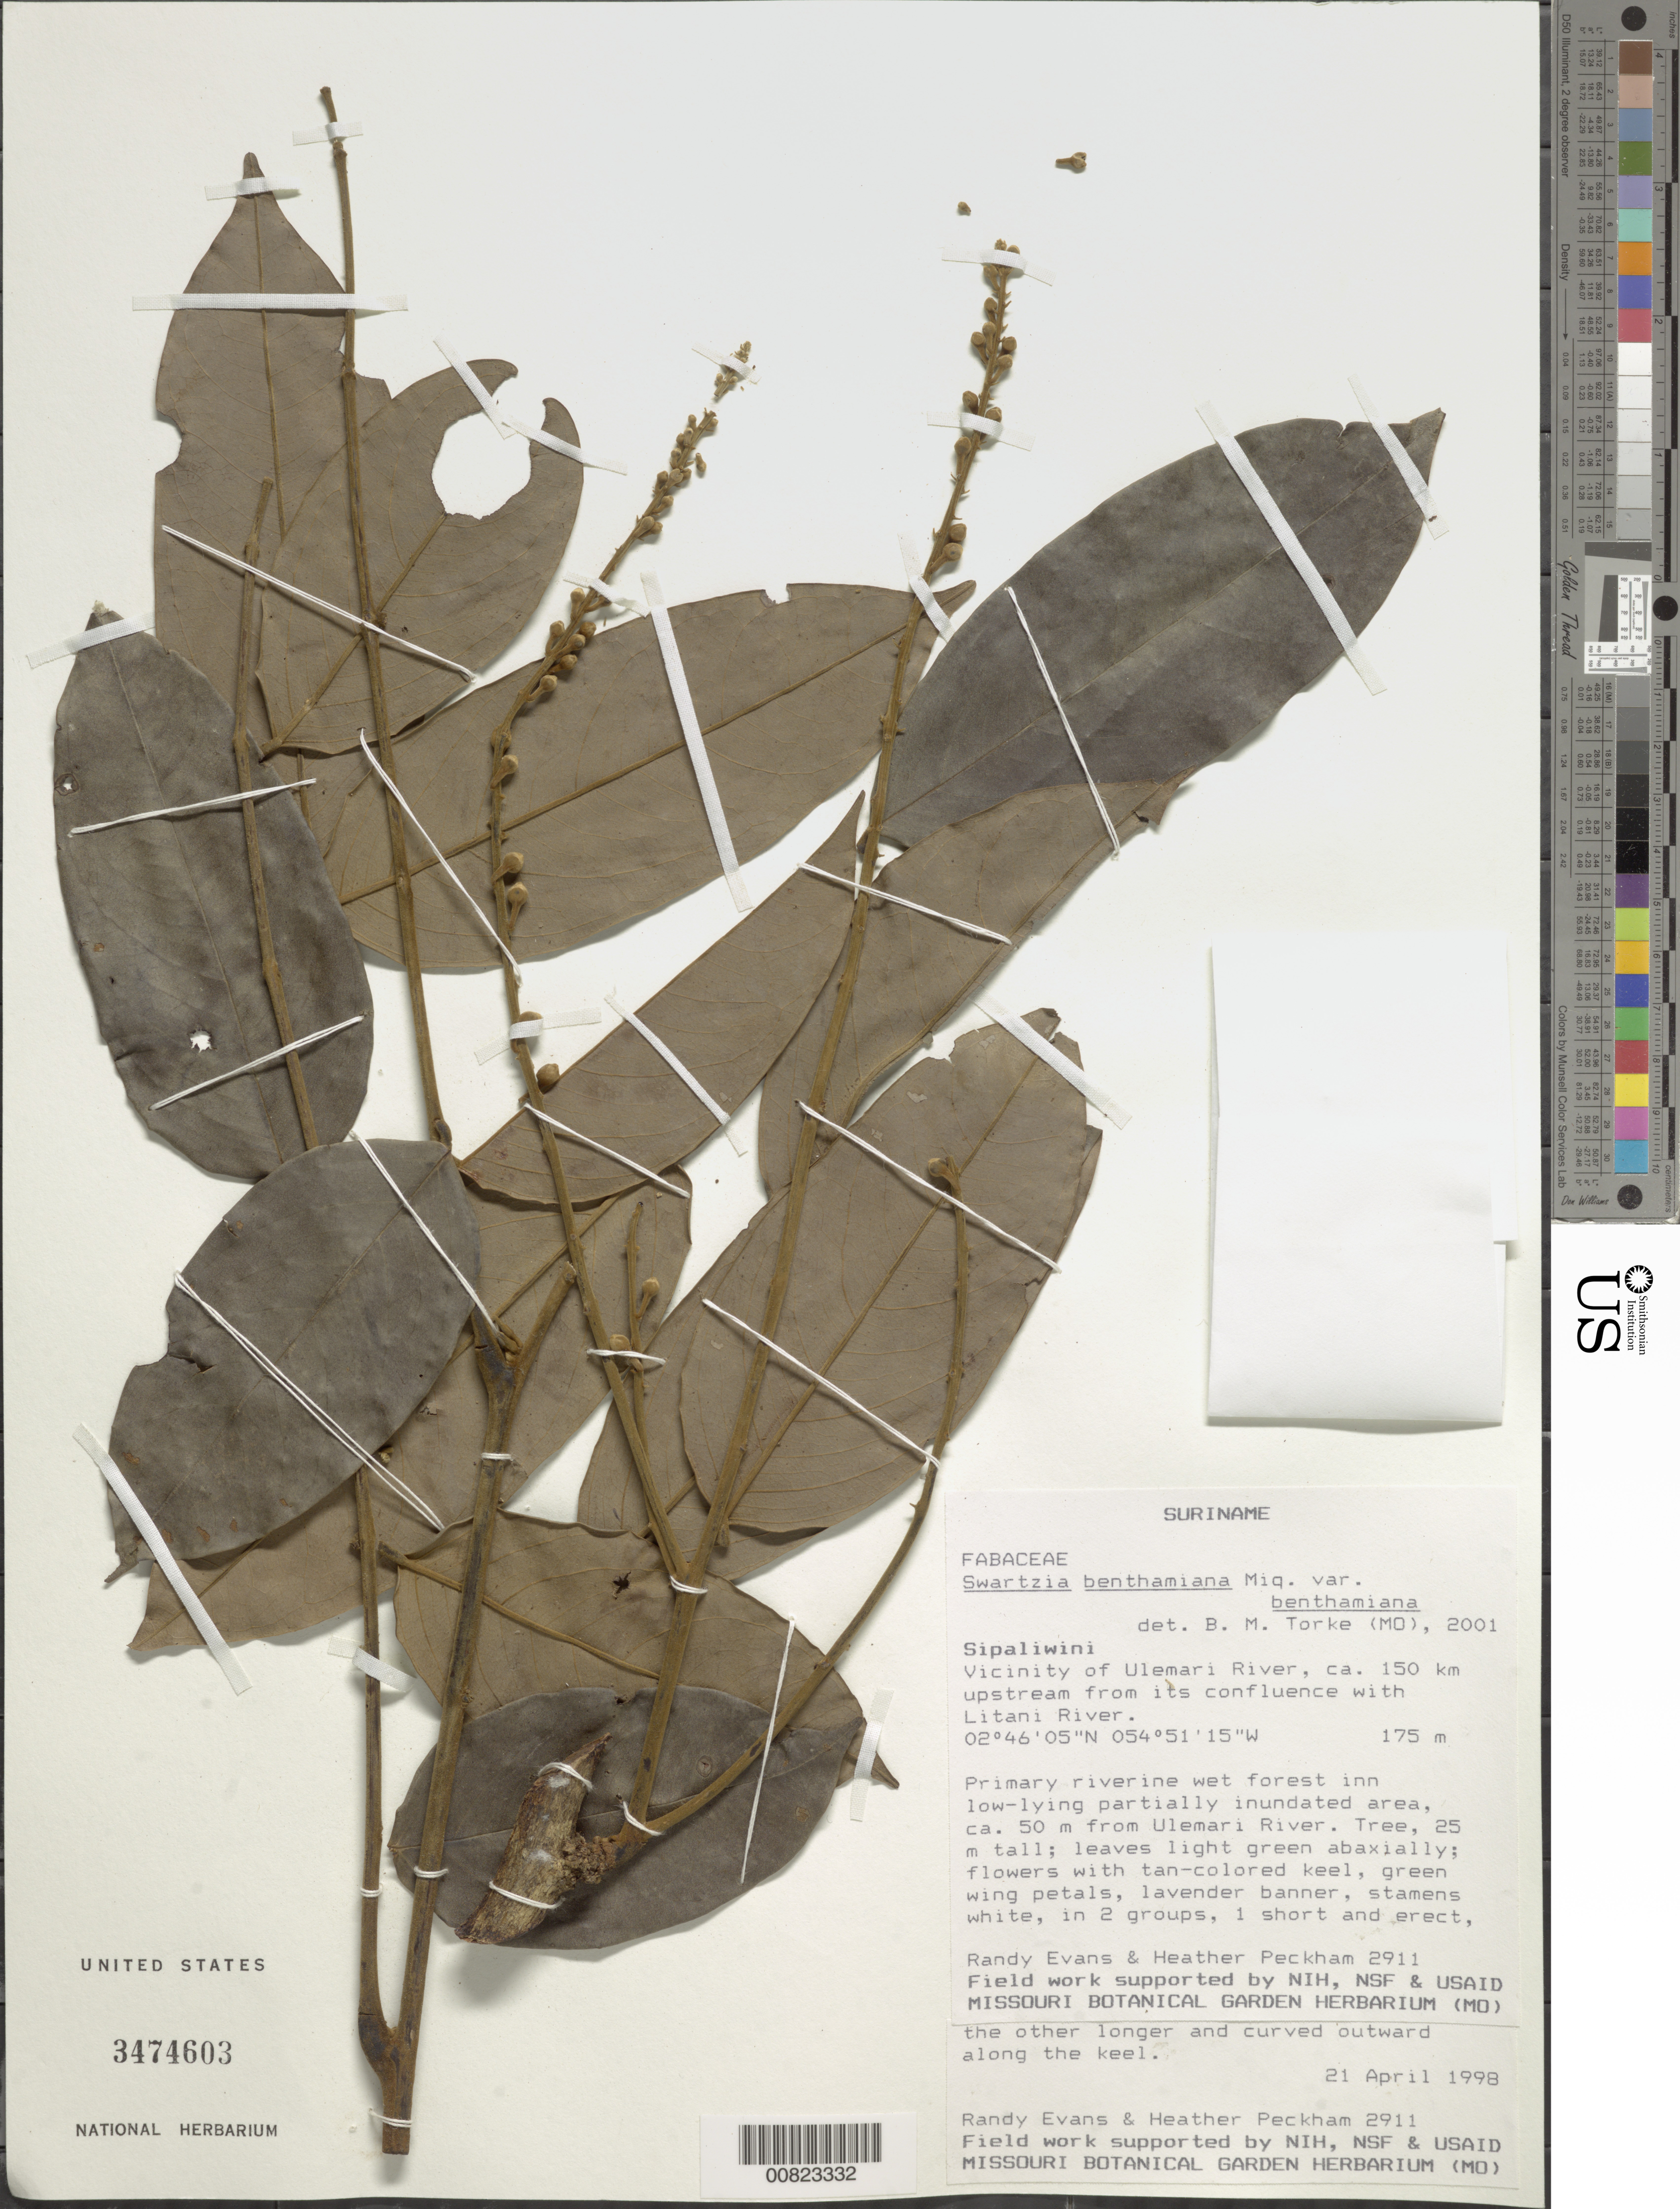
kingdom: Plantae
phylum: Tracheophyta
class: Magnoliopsida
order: Fabales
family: Fabaceae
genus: Swartzia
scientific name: Swartzia benthamiana var. benthamiana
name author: Miq.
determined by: Torke, B. M., (MO)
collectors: R. Evans & H. Peckham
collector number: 2911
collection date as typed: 21-Apr-98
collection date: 1998-04-21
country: Suriname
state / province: Sipaliwini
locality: Ulemari R., ca. 150 km upstream from confl. with Litani R.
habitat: Primary riverine wet forest in low-lying partially inundated area, ca. 50 m from Ulemari R.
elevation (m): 175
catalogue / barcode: US 3474603